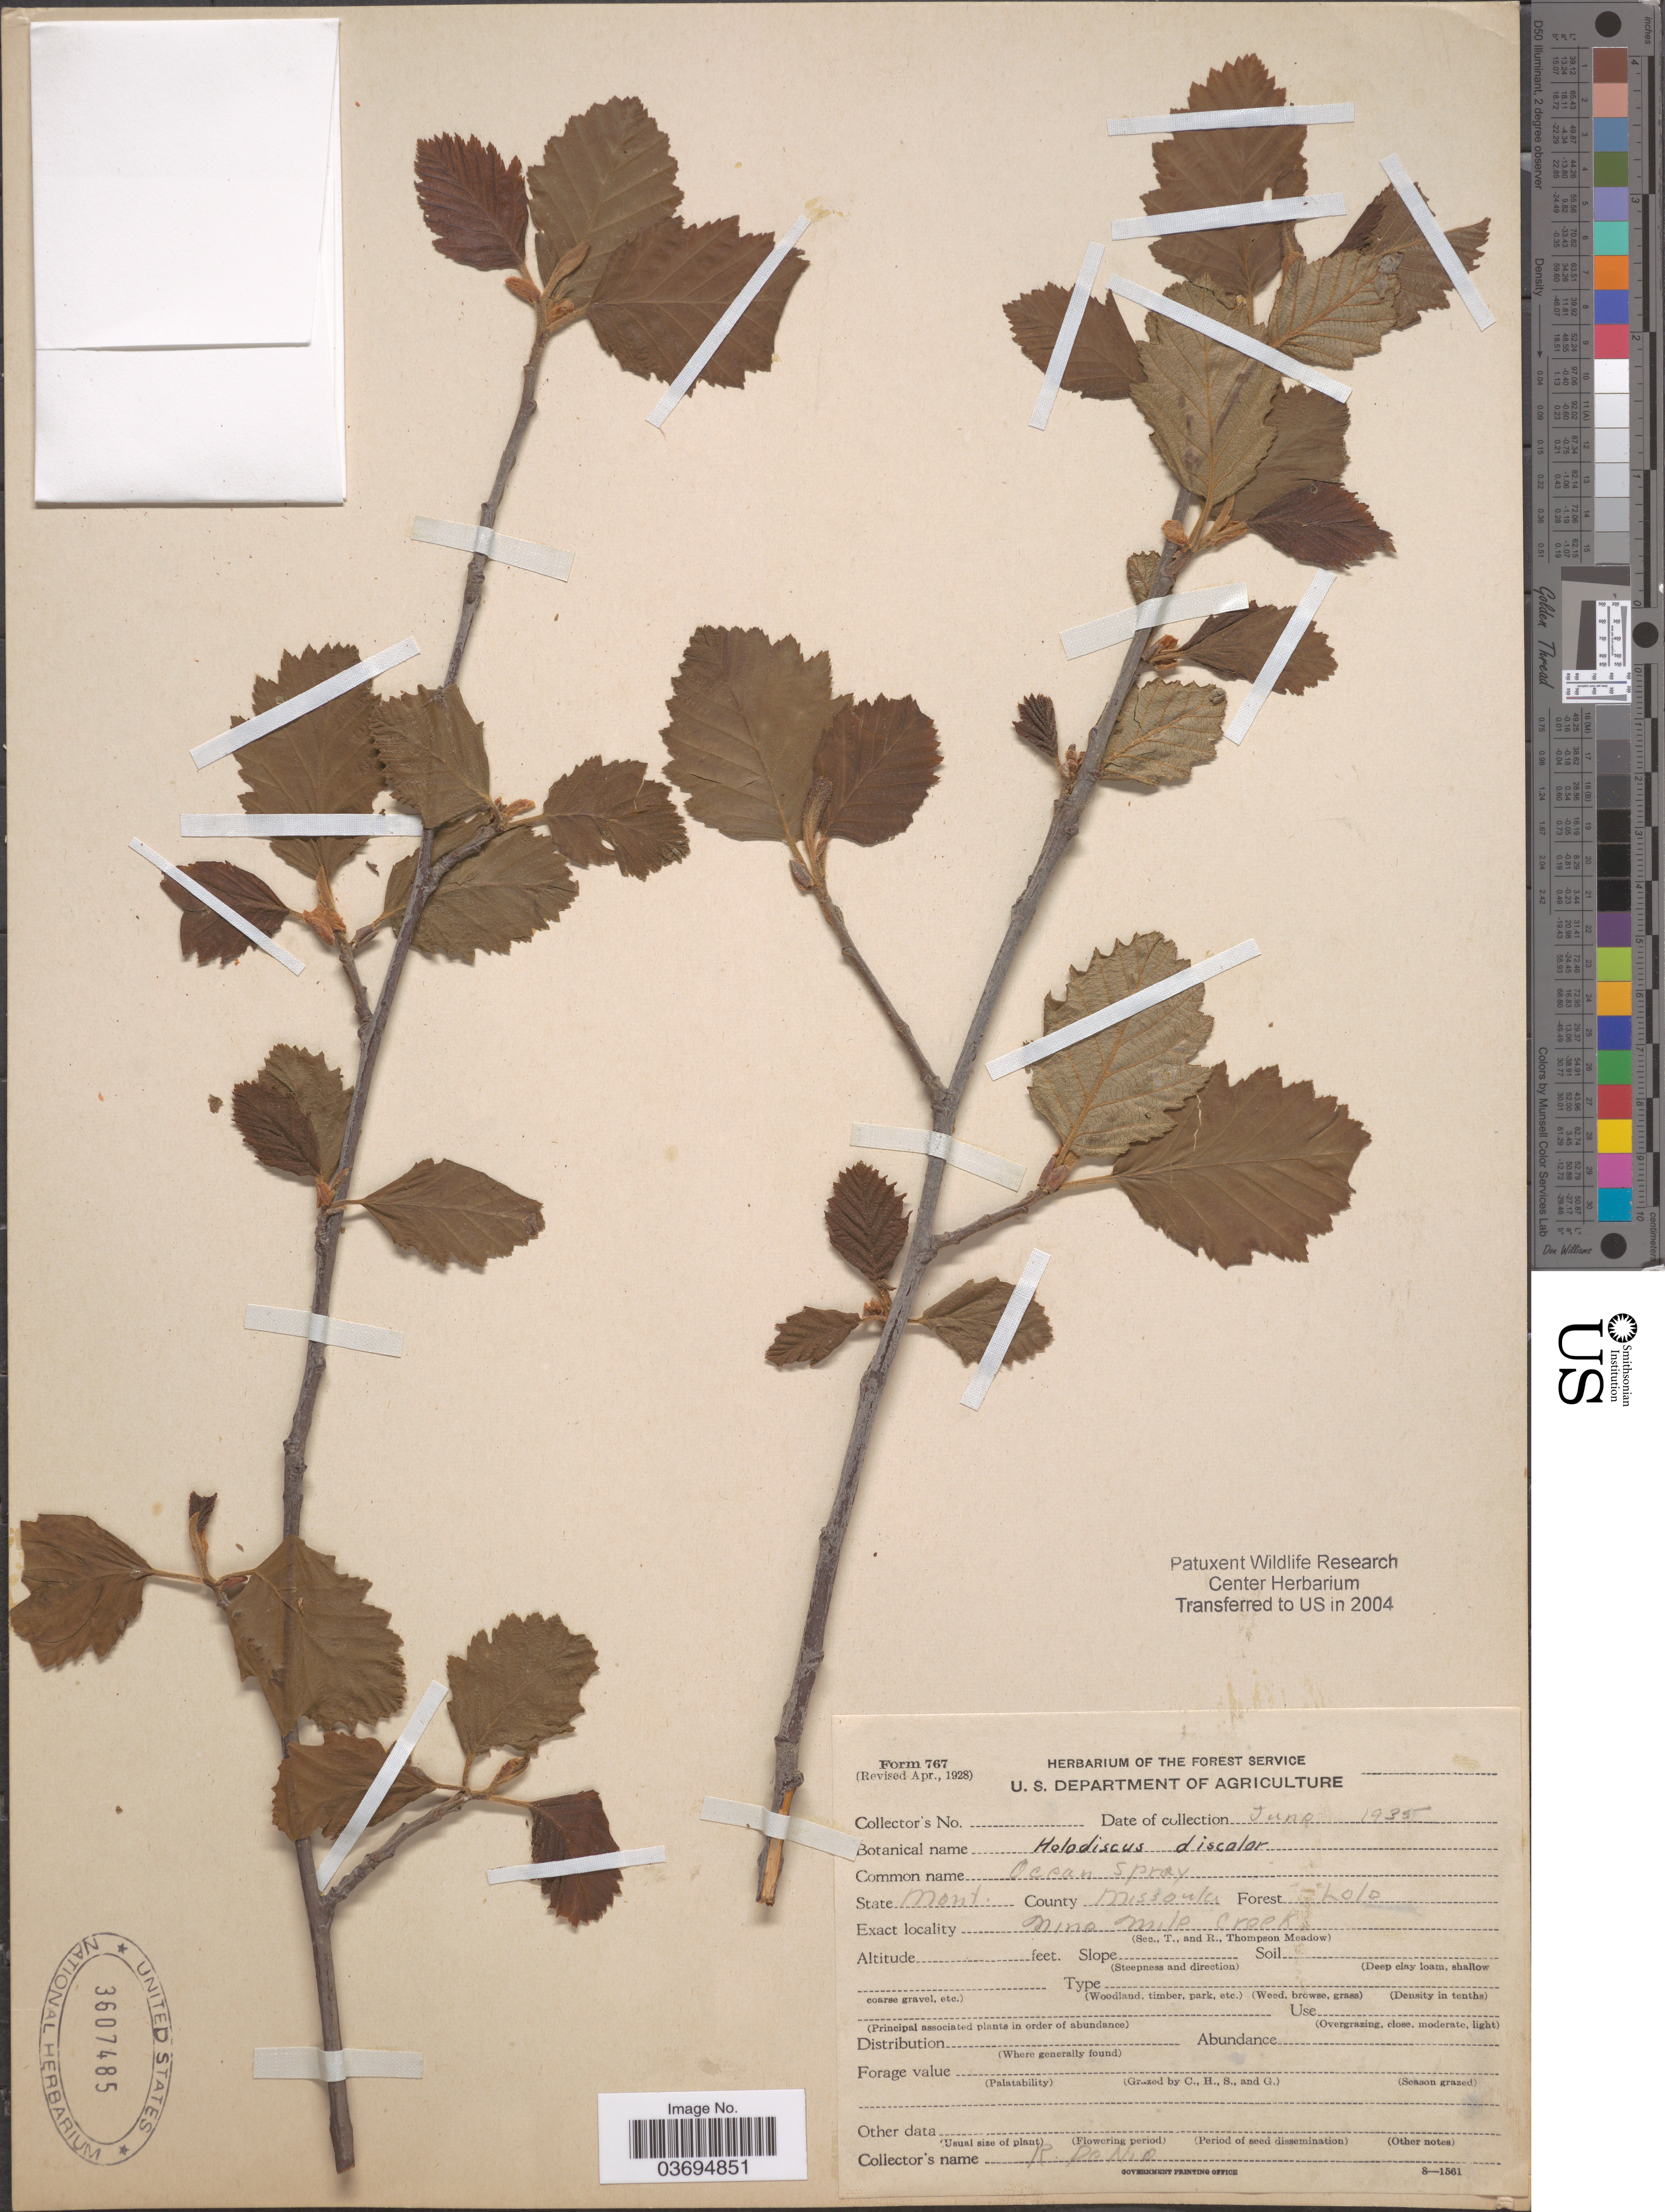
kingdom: Plantae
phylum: Tracheophyta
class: Magnoliopsida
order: Rosales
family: Rosaceae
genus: Holodiscus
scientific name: Holodiscus discolor var. discolor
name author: (Pursh) Maxim.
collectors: R. Denio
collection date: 1935-06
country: United States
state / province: Montana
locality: County Missoula. Forest Lolo. Nine Mile Creek.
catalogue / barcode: US 3607485